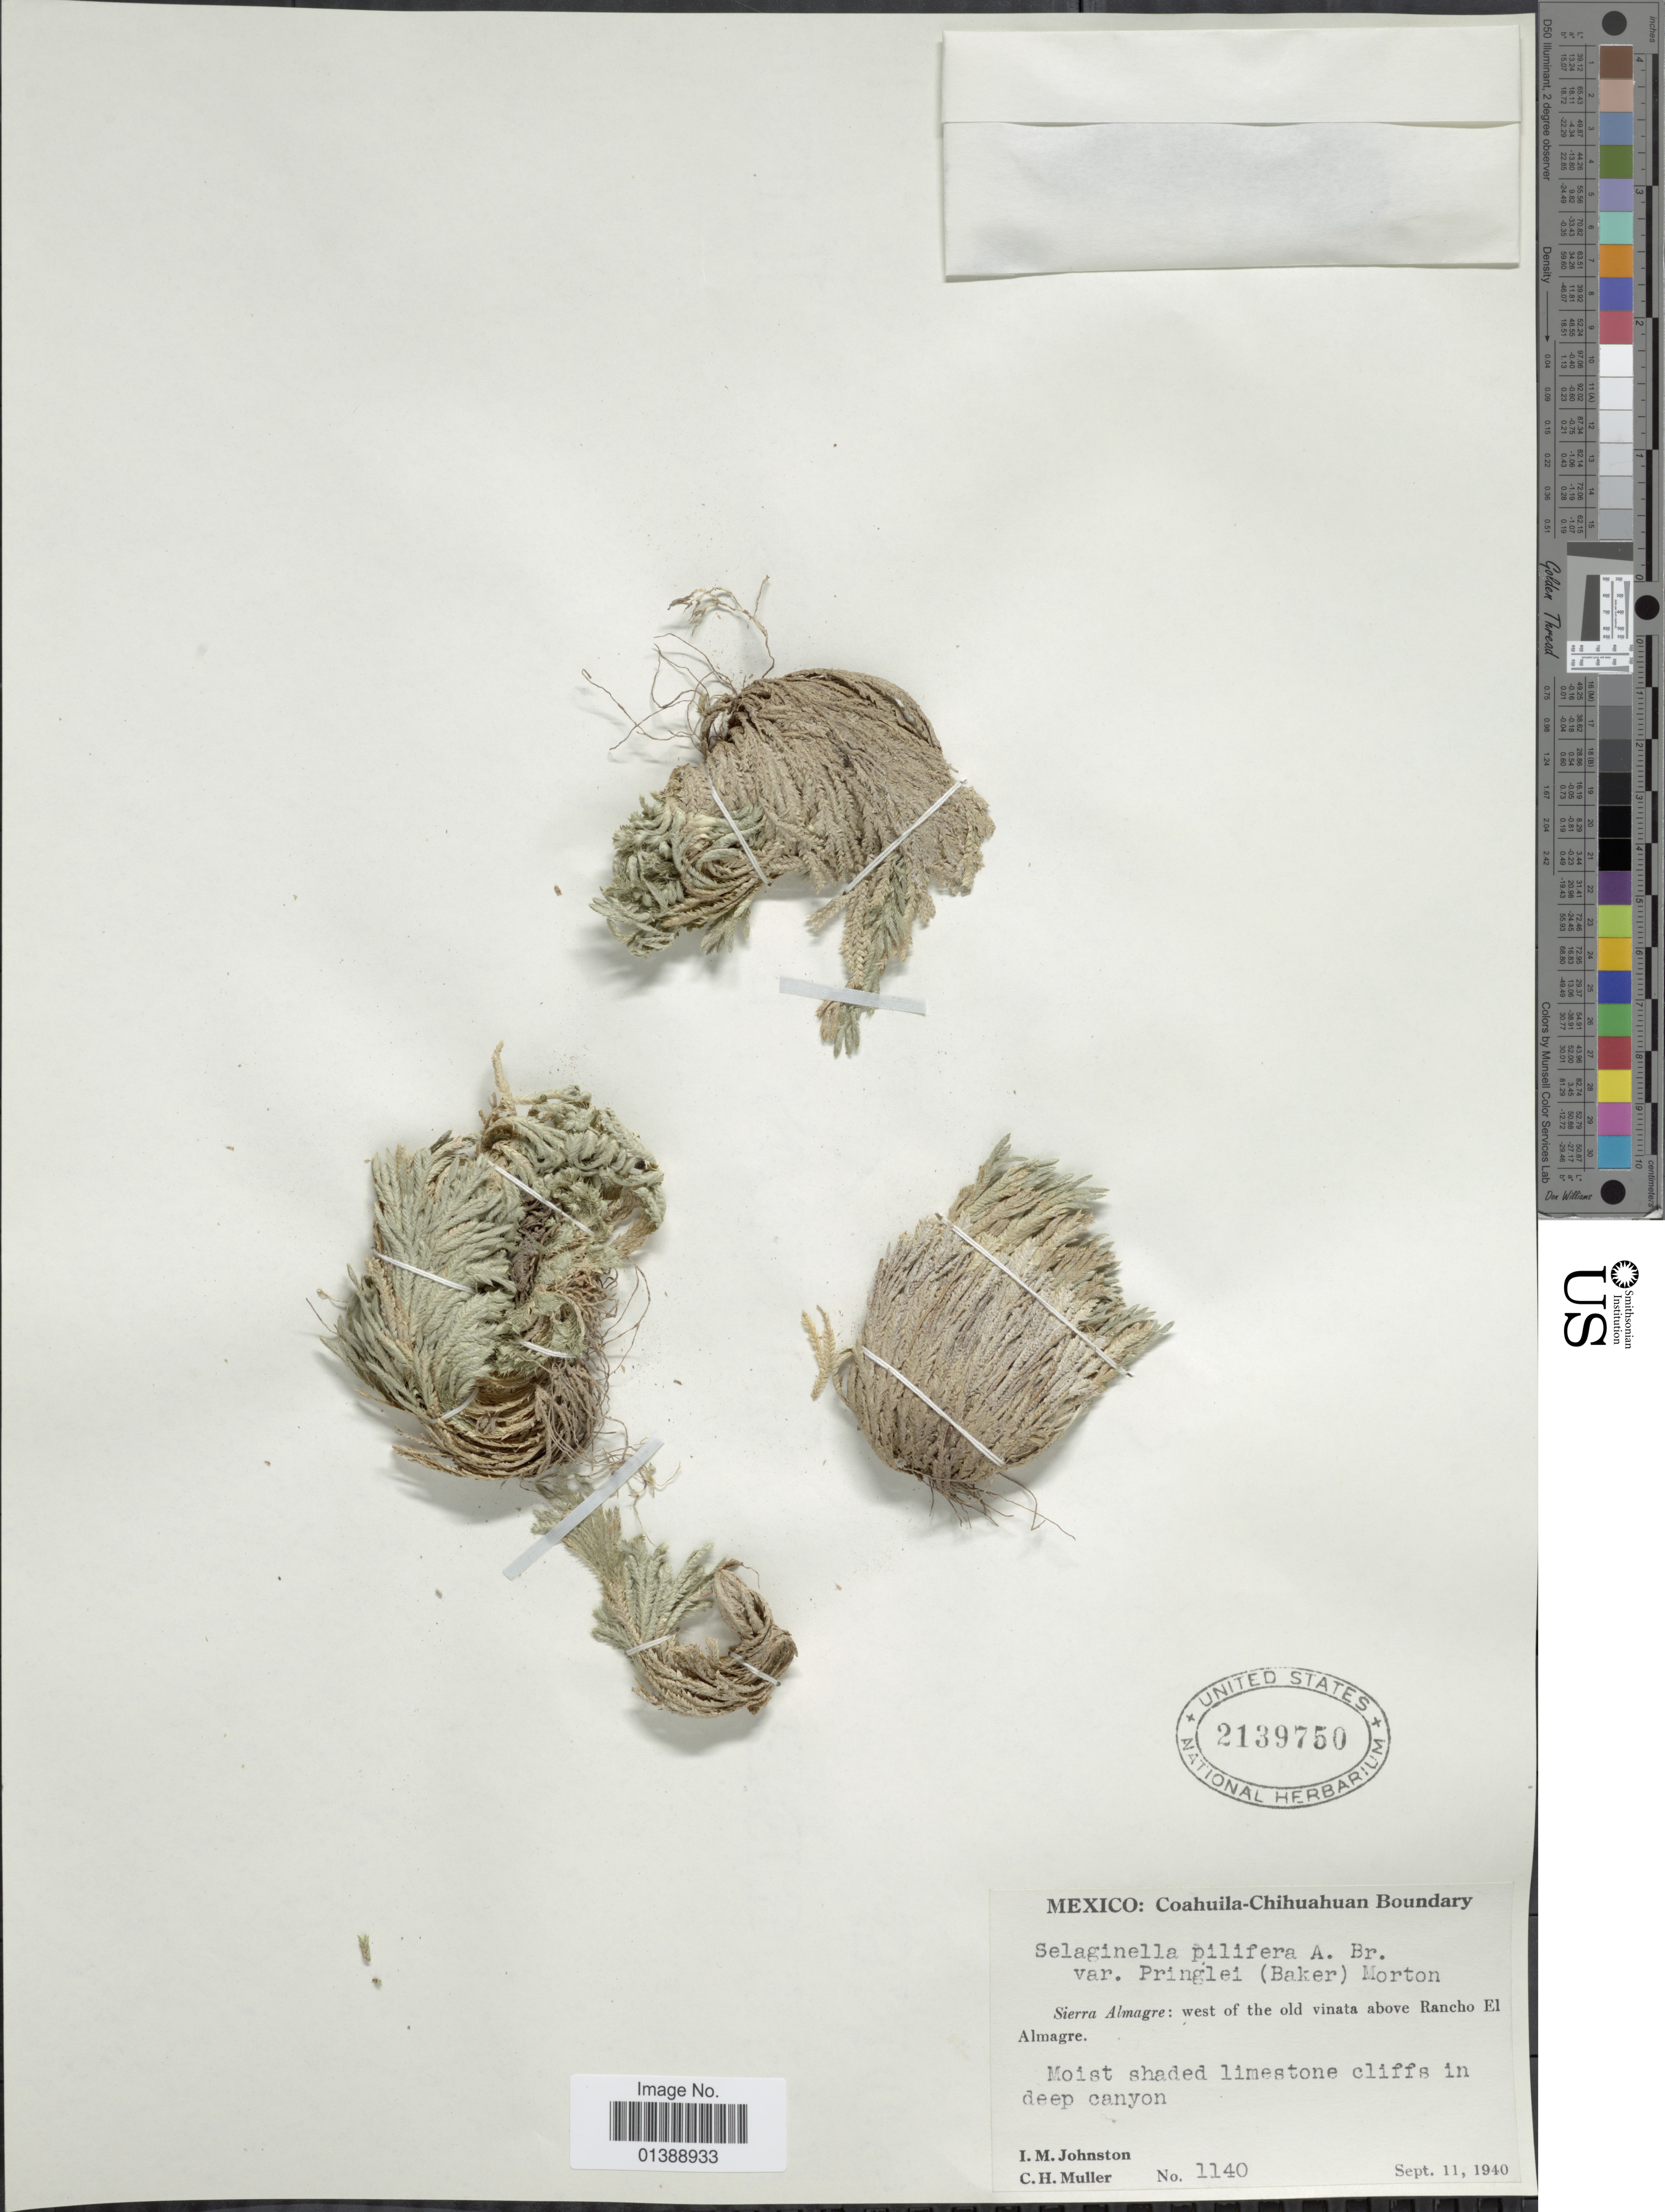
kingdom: Plantae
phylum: Tracheophyta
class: Lycopodiopsida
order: Selaginellales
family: Selaginellaceae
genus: Selaginella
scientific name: Selaginella pilifera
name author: A. Braun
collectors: I.M. Johnston & C. H. Müller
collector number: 1140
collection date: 1940-09-11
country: Mexico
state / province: Coahuila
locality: Coahuila-Chihuahuan Boundary, Sierra Almagre: west of the old vanata above Rancho El Almagre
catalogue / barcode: US 2139750